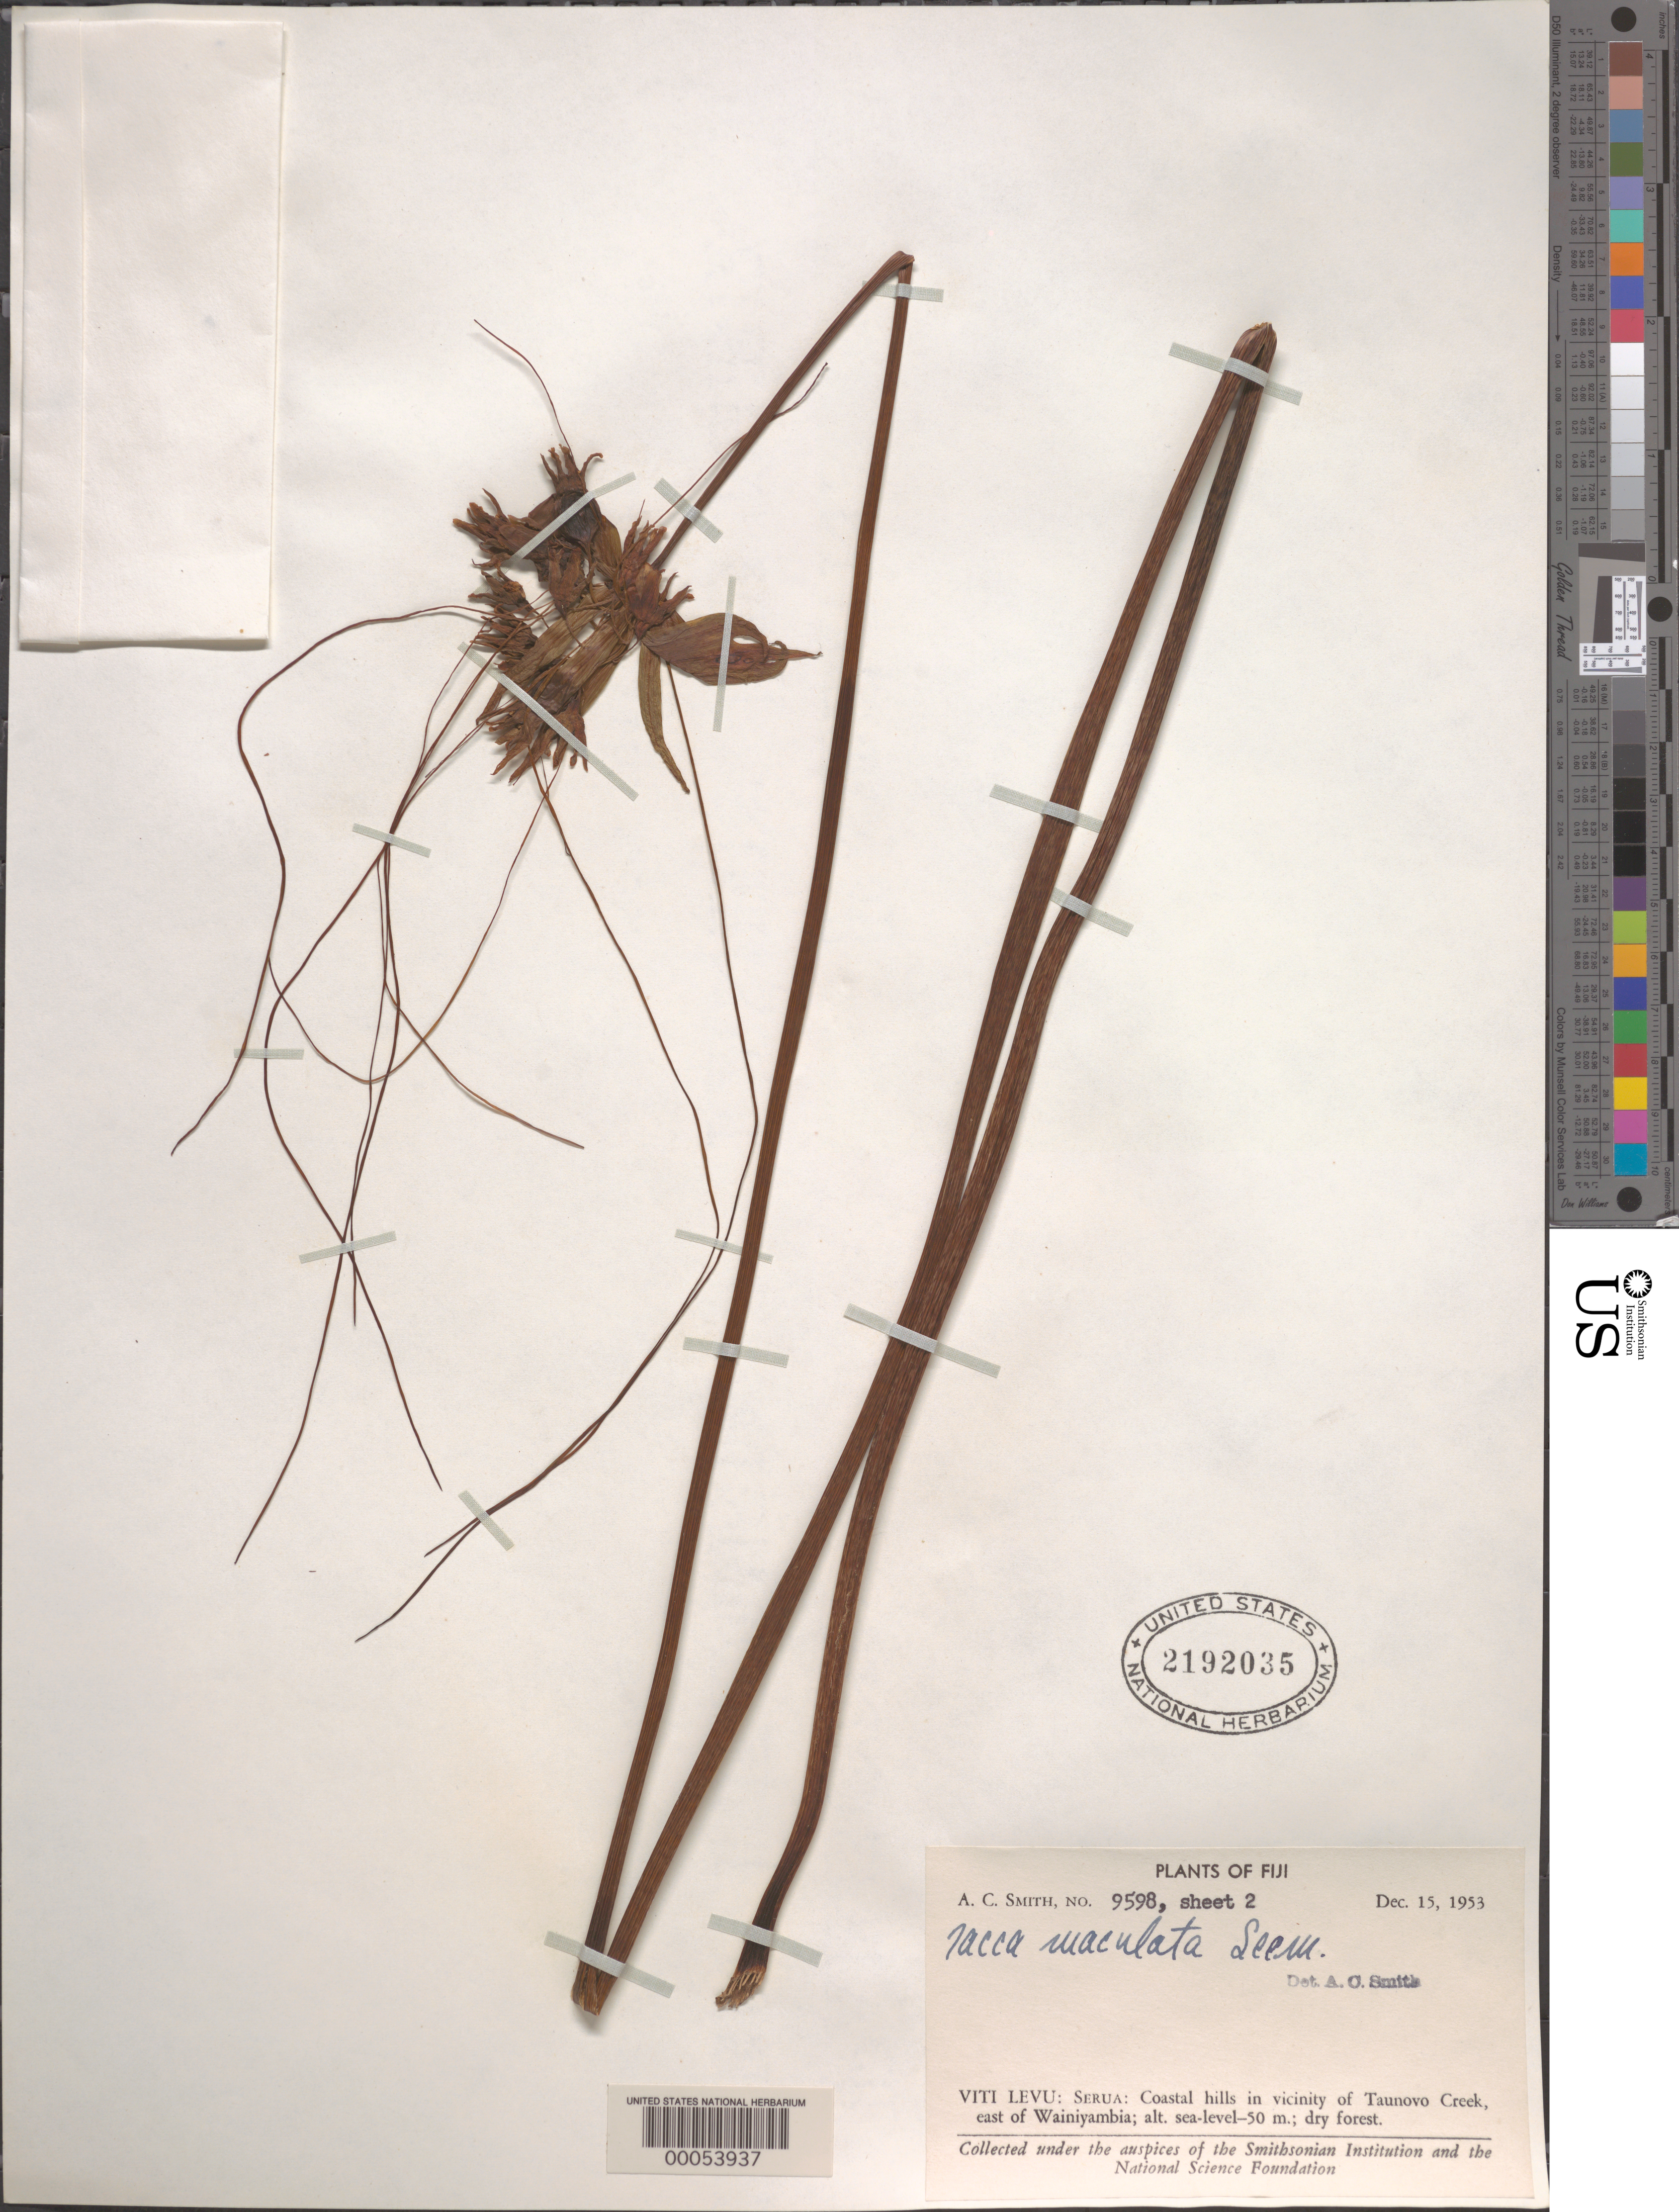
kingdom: Plantae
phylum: Tracheophyta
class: Liliopsida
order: Dioscoreales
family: Dioscoreaceae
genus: Tacca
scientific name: Tacca maculata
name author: Seem.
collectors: A. C. Smith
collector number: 9598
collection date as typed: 15 Dec 1953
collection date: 1953-12-15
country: Fiji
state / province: Central Division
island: Viti Levu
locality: Coastal hills in vicinity of Taunovo Creek, E of Wainiyambia, serua reef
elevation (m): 0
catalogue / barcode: US 2192035